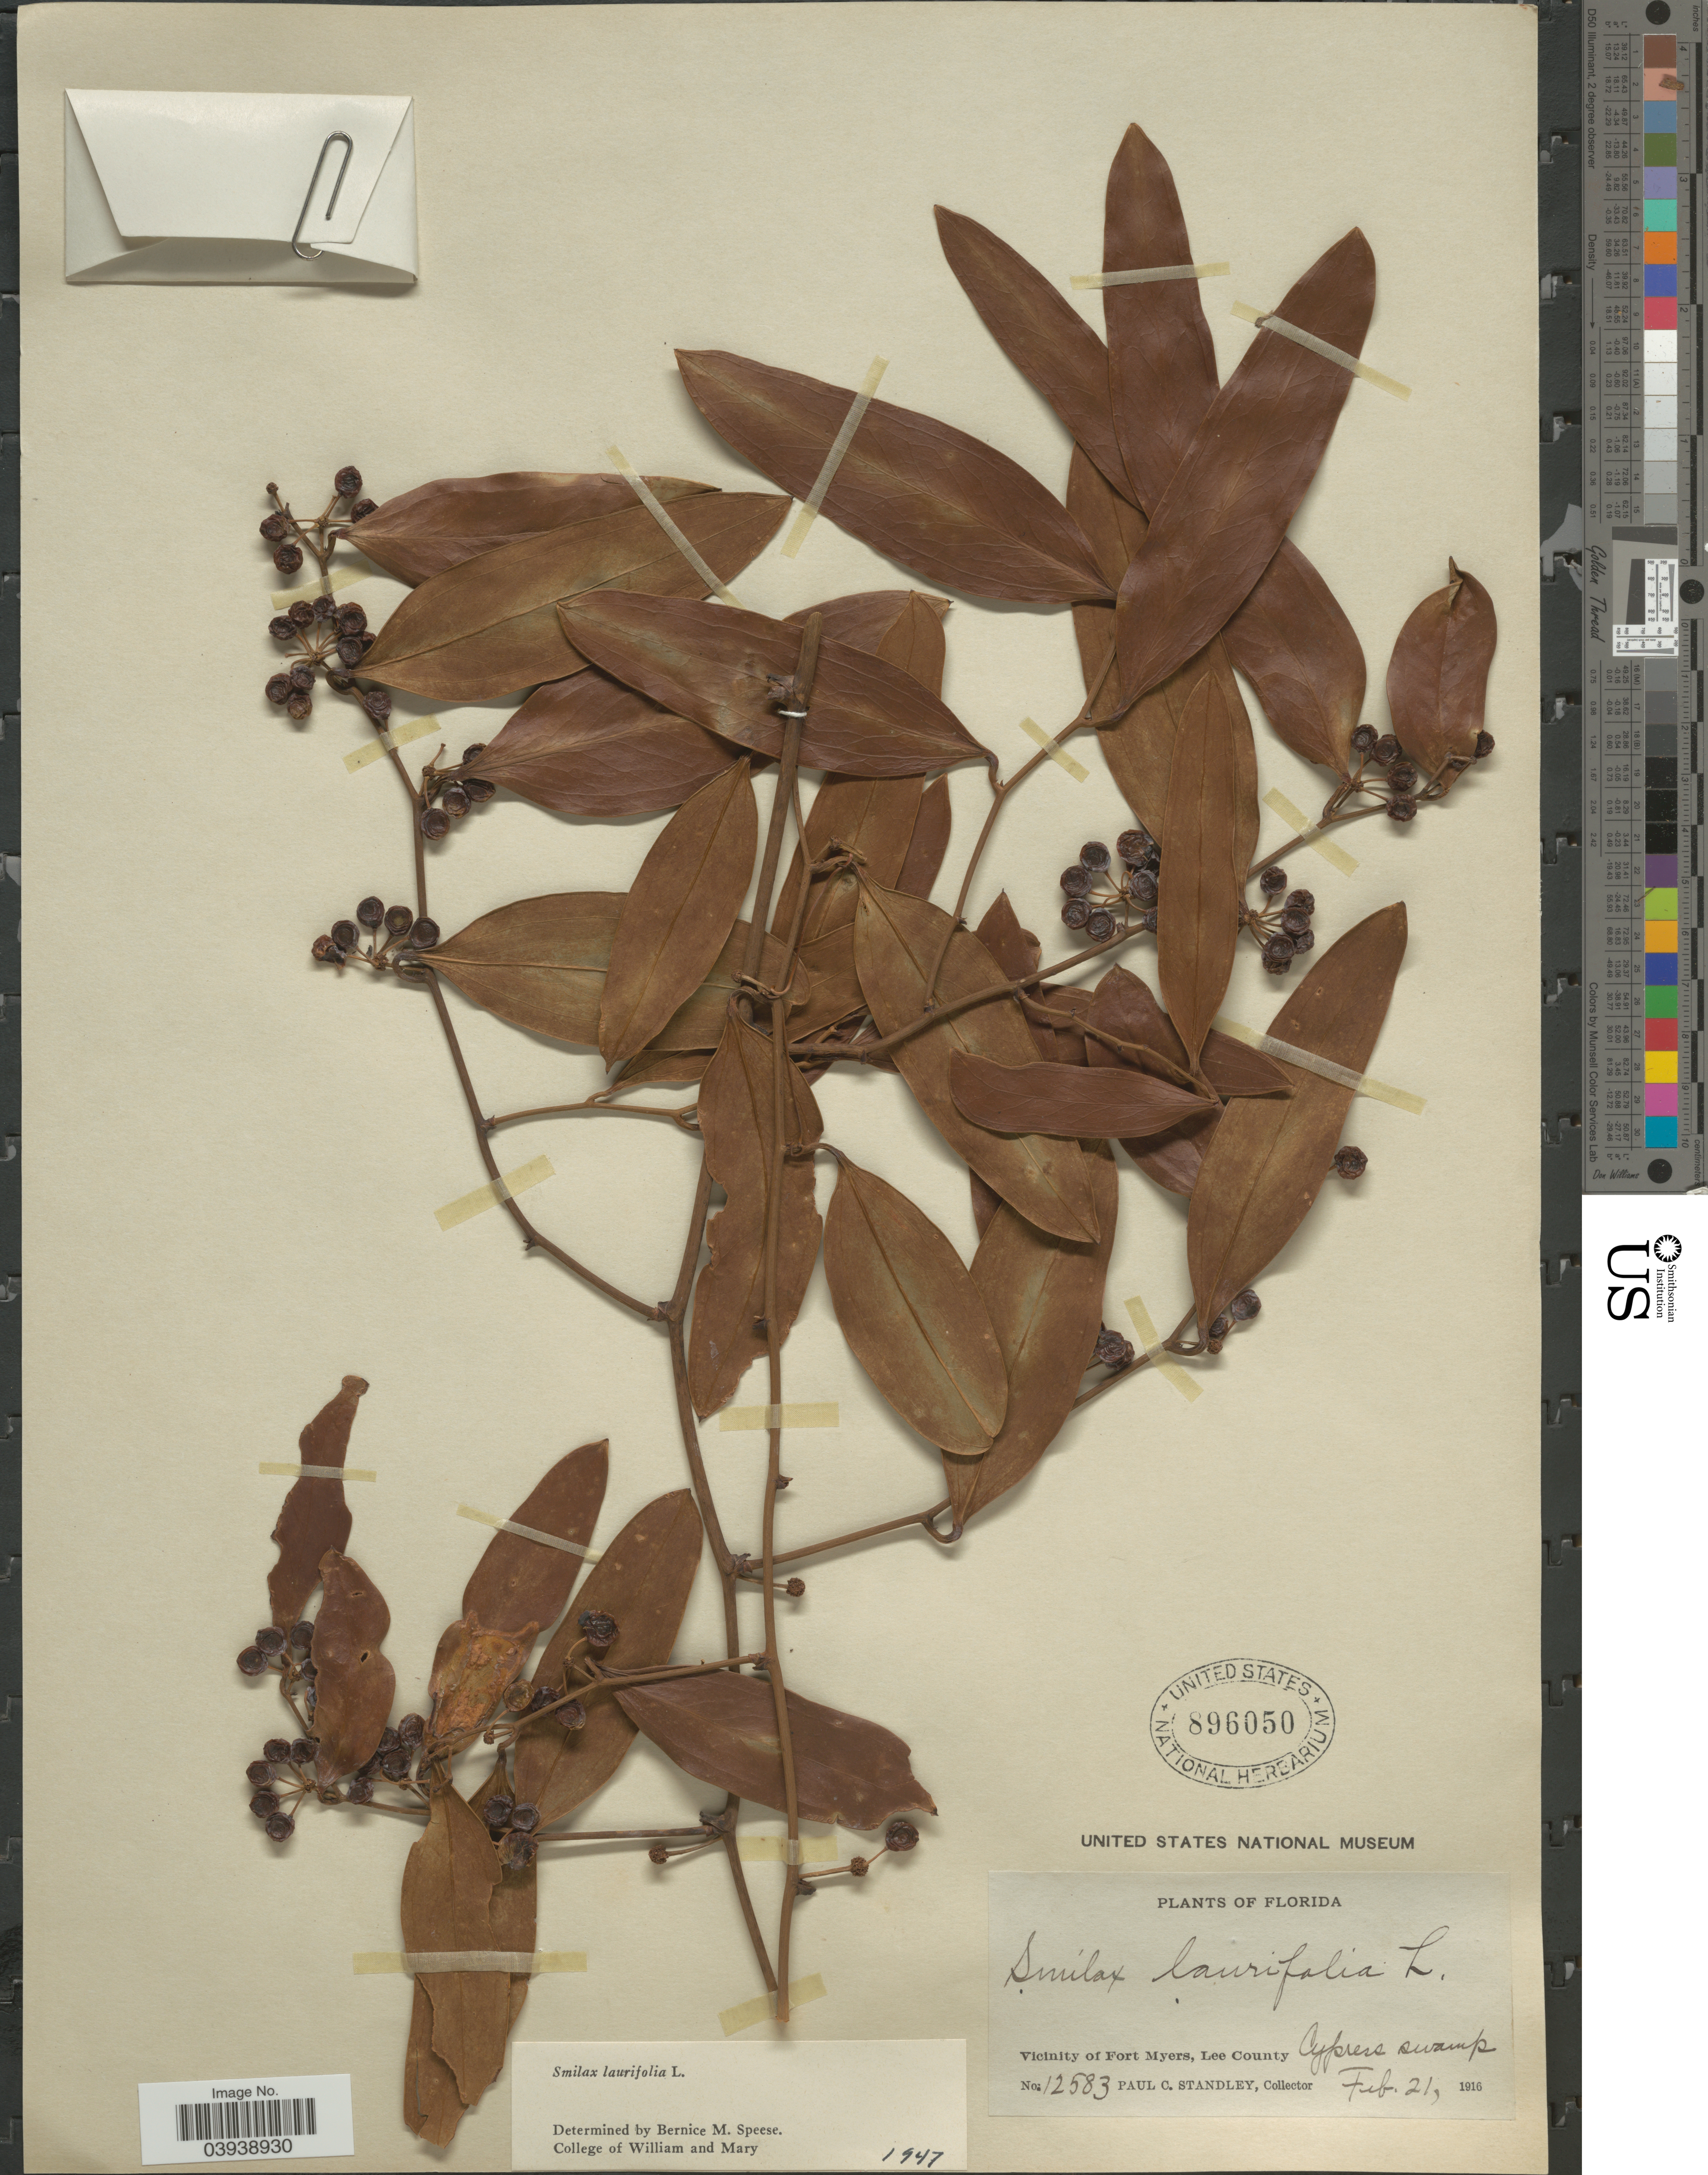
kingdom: Plantae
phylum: Tracheophyta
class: Liliopsida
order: Liliales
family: Smilacaceae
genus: Smilax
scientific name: Smilax laurifolia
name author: L.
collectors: P. C. Standley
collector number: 12583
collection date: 1916-02-21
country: United States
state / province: Florida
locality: Vicinity of Fort Myers, Lee County. Cypress swamp.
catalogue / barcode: US 896050